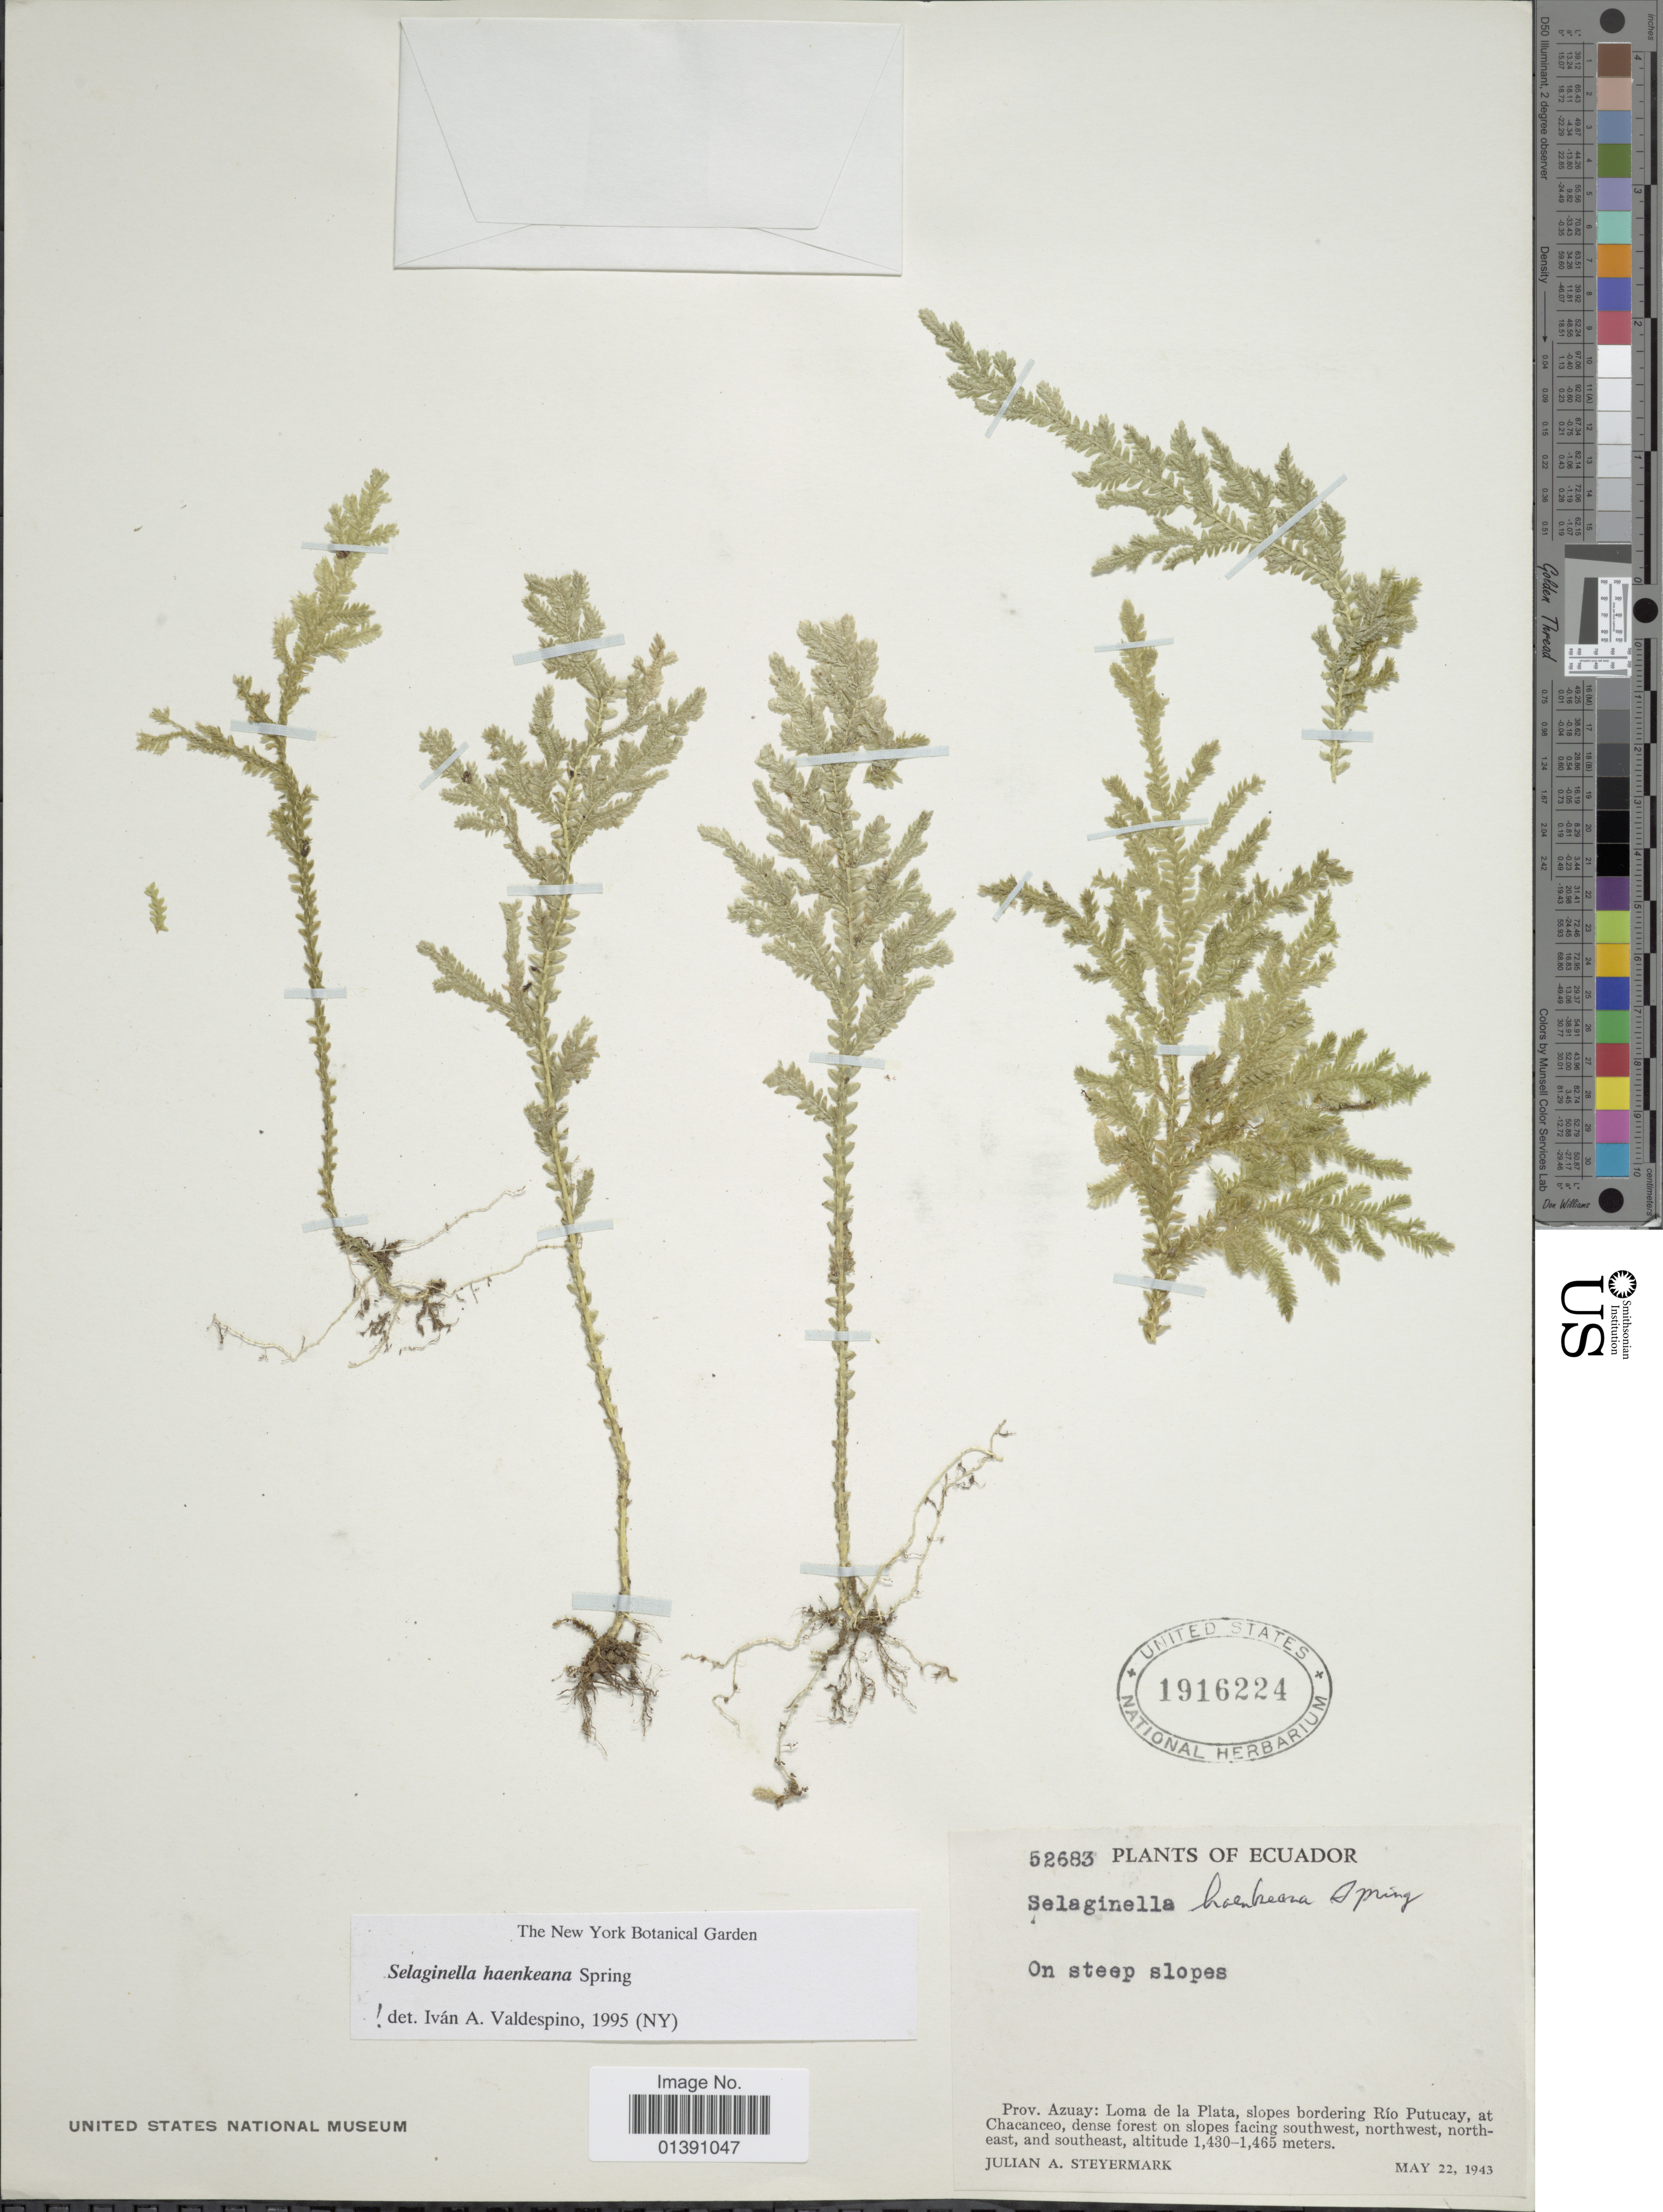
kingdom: Plantae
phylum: Tracheophyta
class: Lycopodiopsida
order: Selaginellales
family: Selaginellaceae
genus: Selaginella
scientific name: Selaginella haenkeana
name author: Spring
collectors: J. Steyermark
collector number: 52683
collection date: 1943-05-22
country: Ecuador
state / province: Azuay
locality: Loma de la Plata, slopes bordering Río Putucay, at Chacanceo, dense forest on slopes facing southwest, northwest, northeast, and southeast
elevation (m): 1430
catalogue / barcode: US 1916224